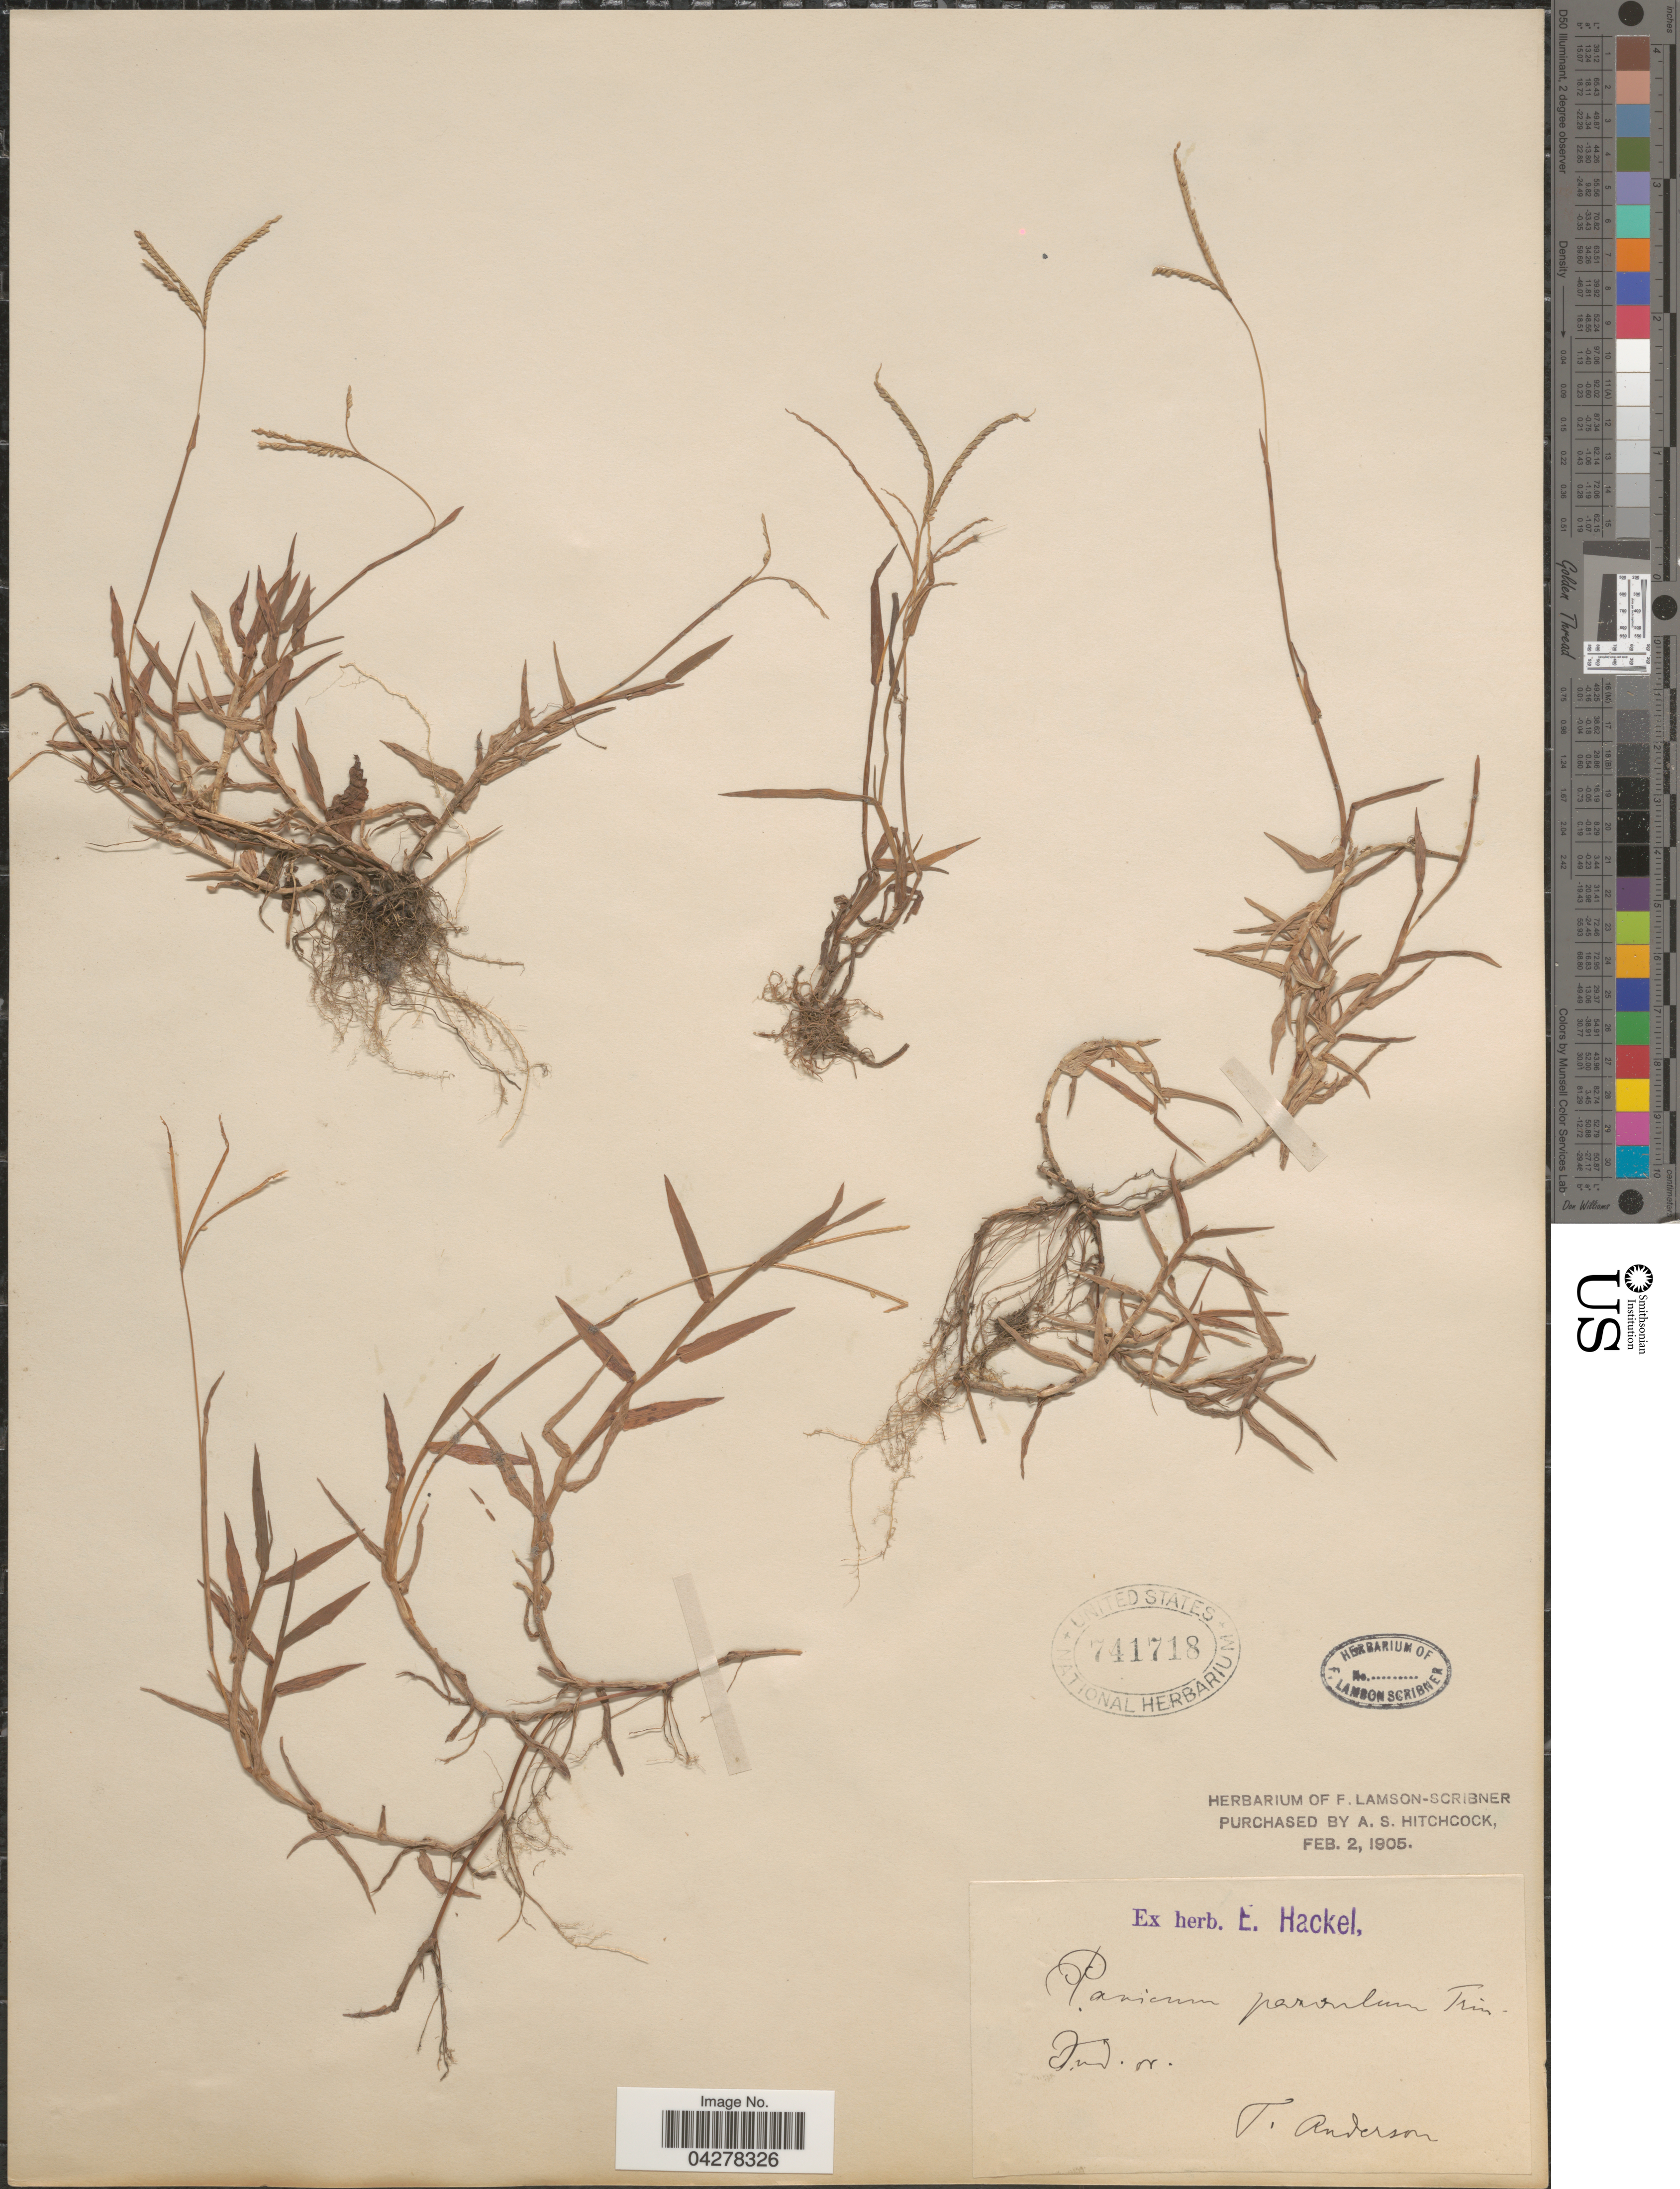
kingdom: Plantae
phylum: Tracheophyta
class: Liliopsida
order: Poales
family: Poaceae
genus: Digitaria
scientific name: Digitaria longiflora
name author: (Retz.) Pers.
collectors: T. Anderson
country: India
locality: Ind. or.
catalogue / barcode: US 741718